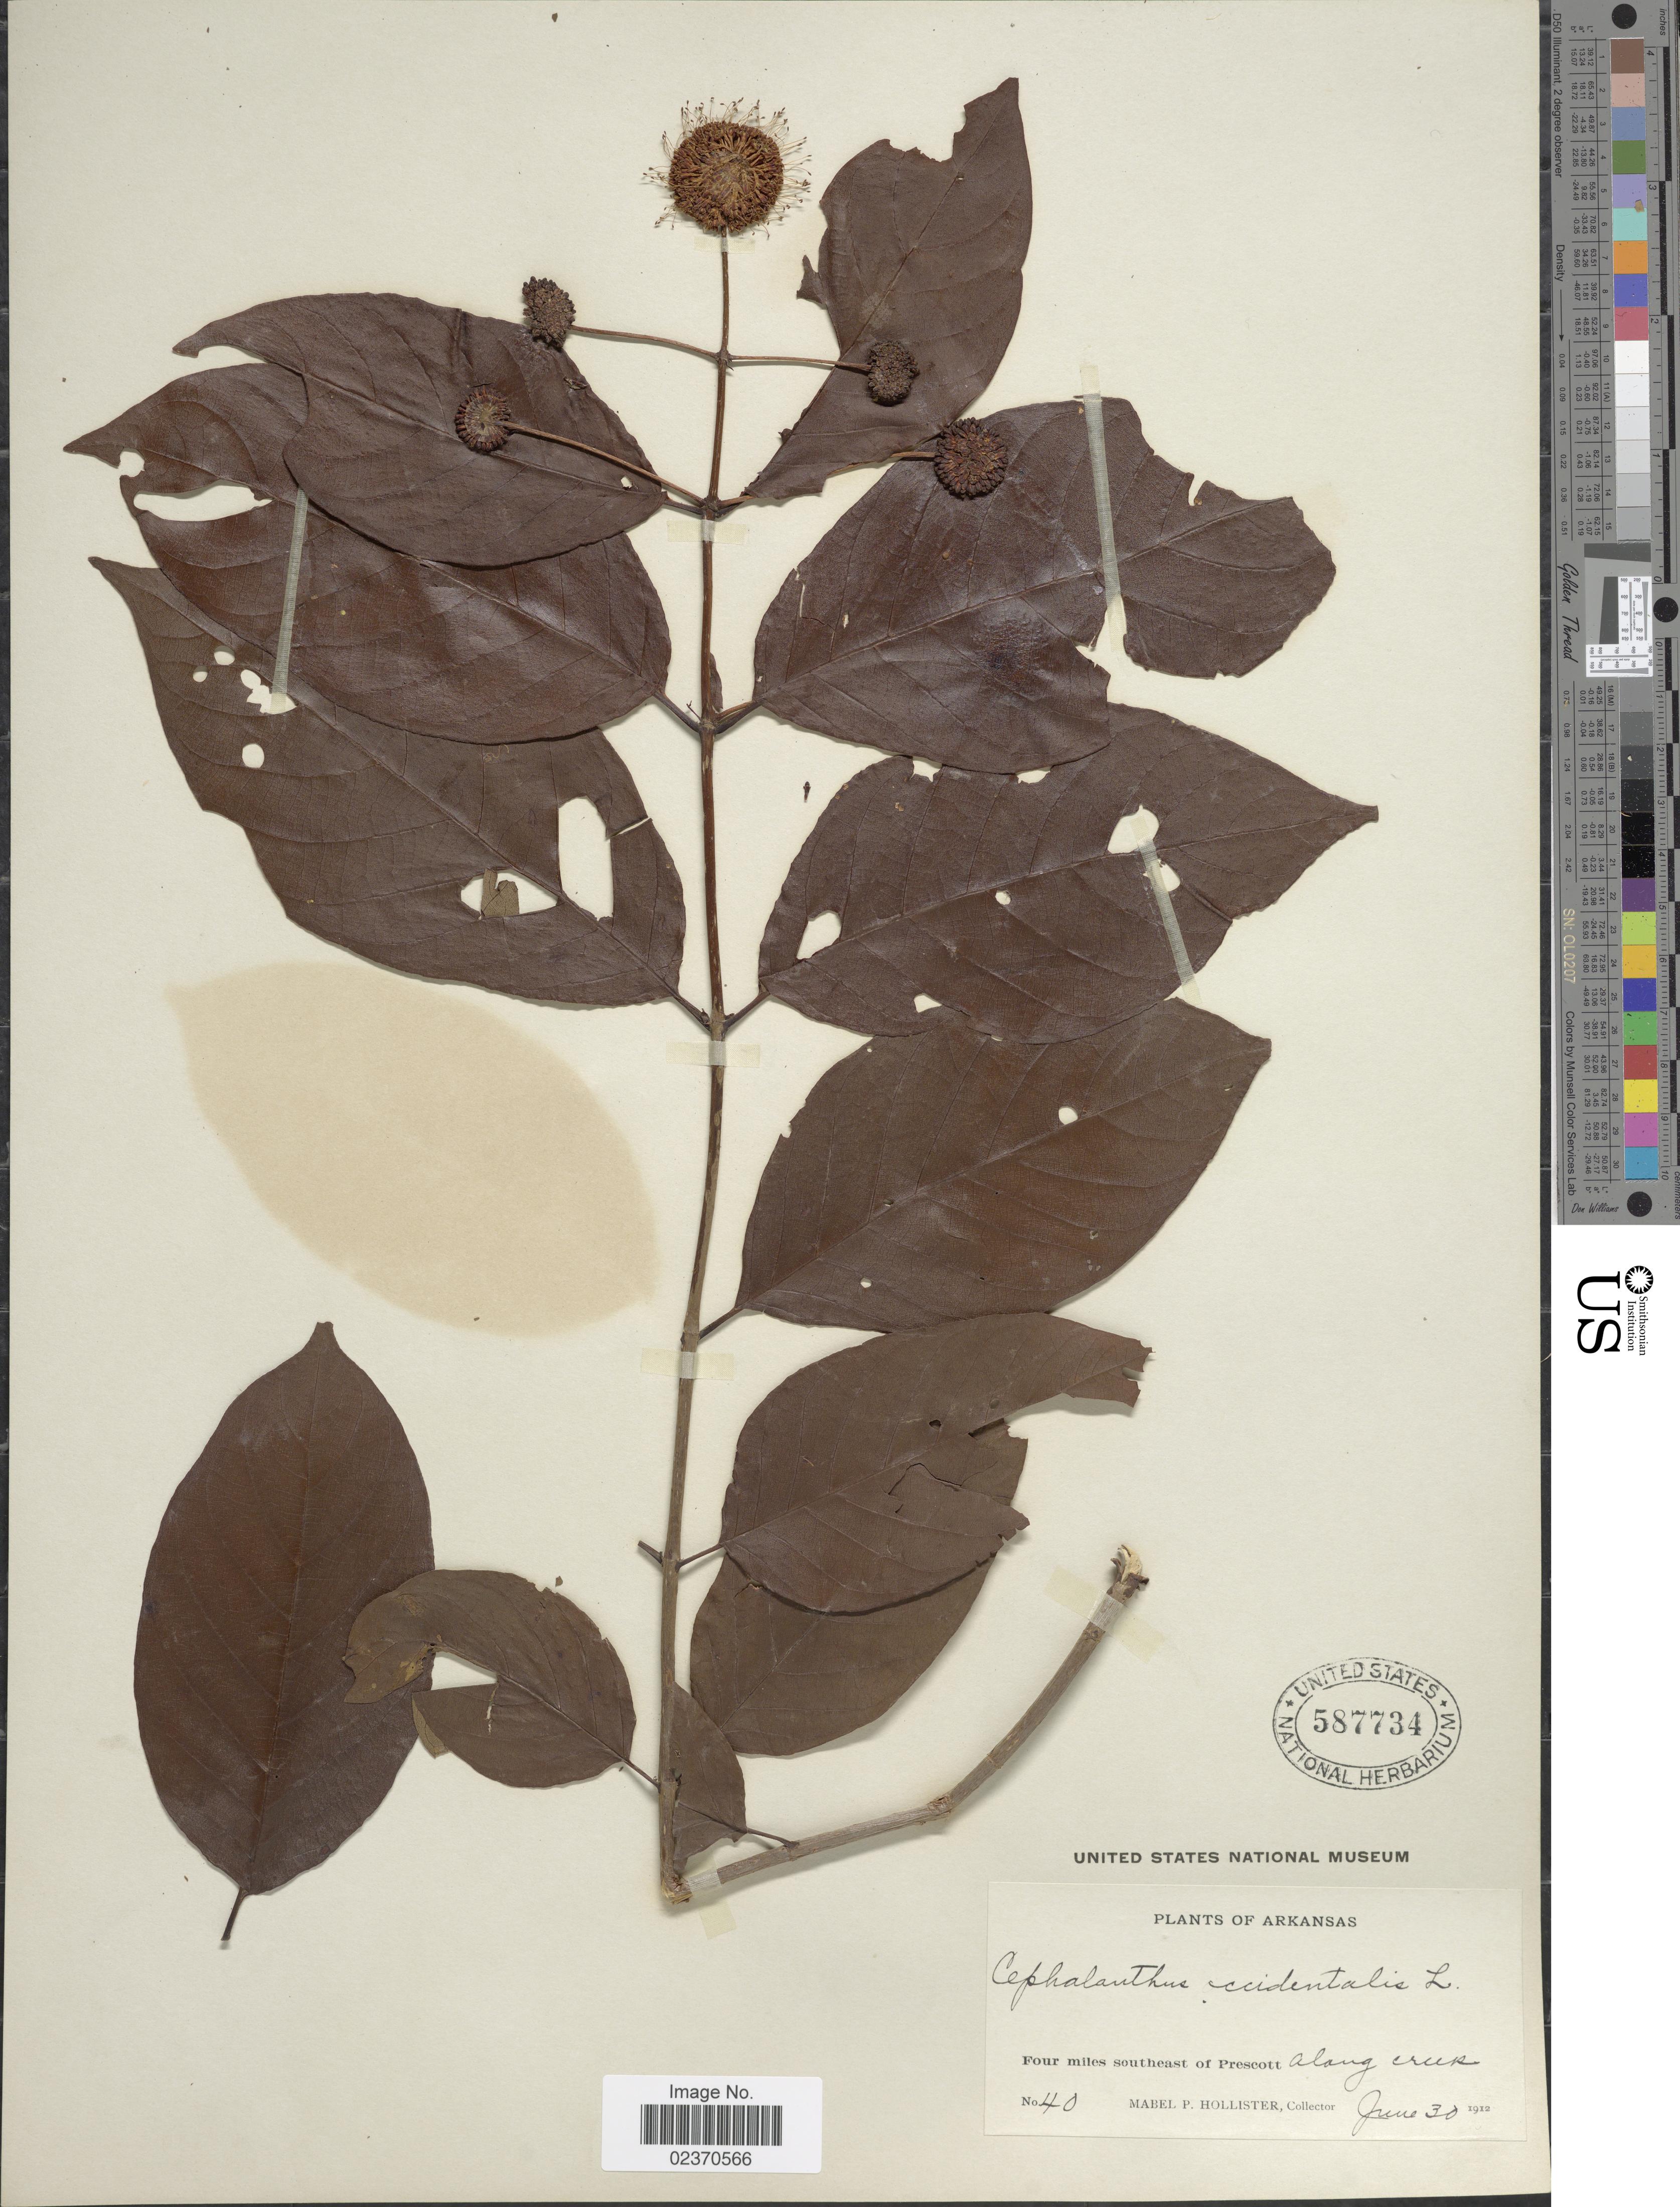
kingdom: Plantae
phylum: Tracheophyta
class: Magnoliopsida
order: Gentianales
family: Rubiaceae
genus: Cephalanthus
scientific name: Cephalanthus occidentalis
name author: L.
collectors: M. Hollister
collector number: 40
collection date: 1912-06-30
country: United States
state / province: Arkansas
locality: Four miles southeast of Prescott, along creek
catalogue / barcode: US 587734